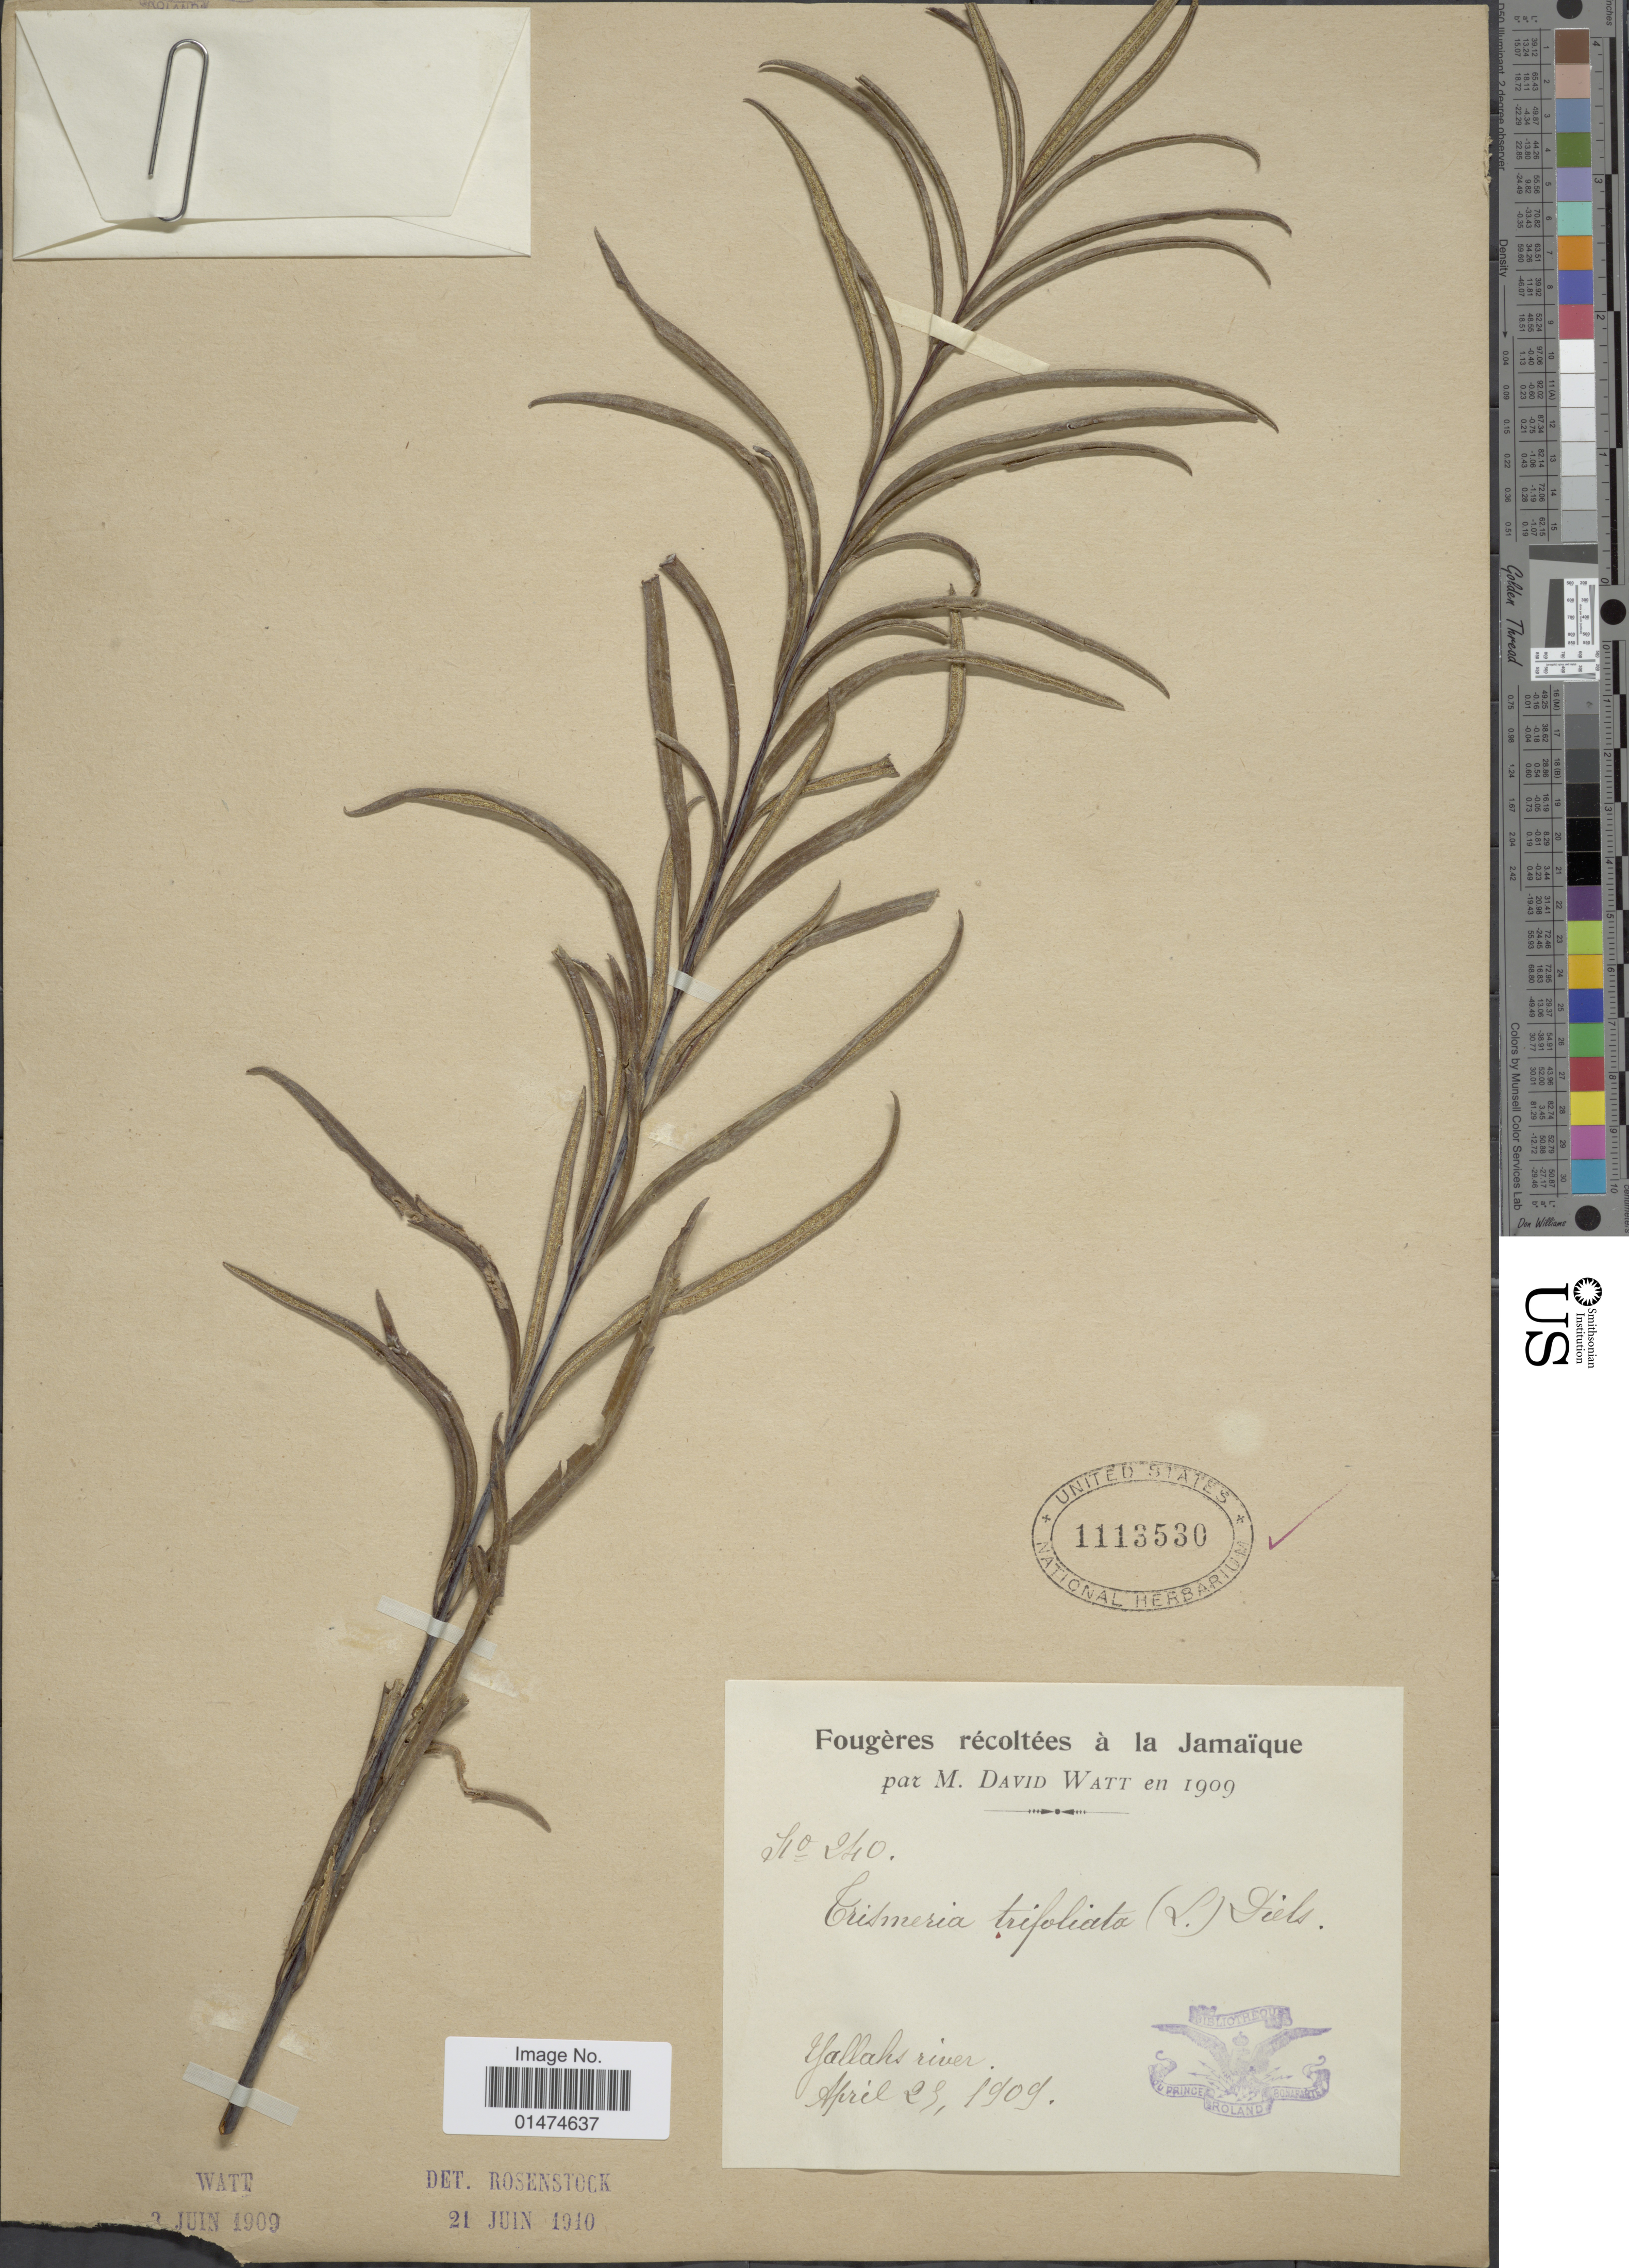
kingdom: Plantae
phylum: Tracheophyta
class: Polypodiopsida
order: Polypodiales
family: Pteridaceae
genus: Pityrogramma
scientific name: Pityrogramma trifoliata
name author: (L.) R.M. Tryon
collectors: M. Watt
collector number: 240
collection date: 1909-04-23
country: Jamaica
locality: Jamaica, Yallahs River.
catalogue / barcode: US 1113530